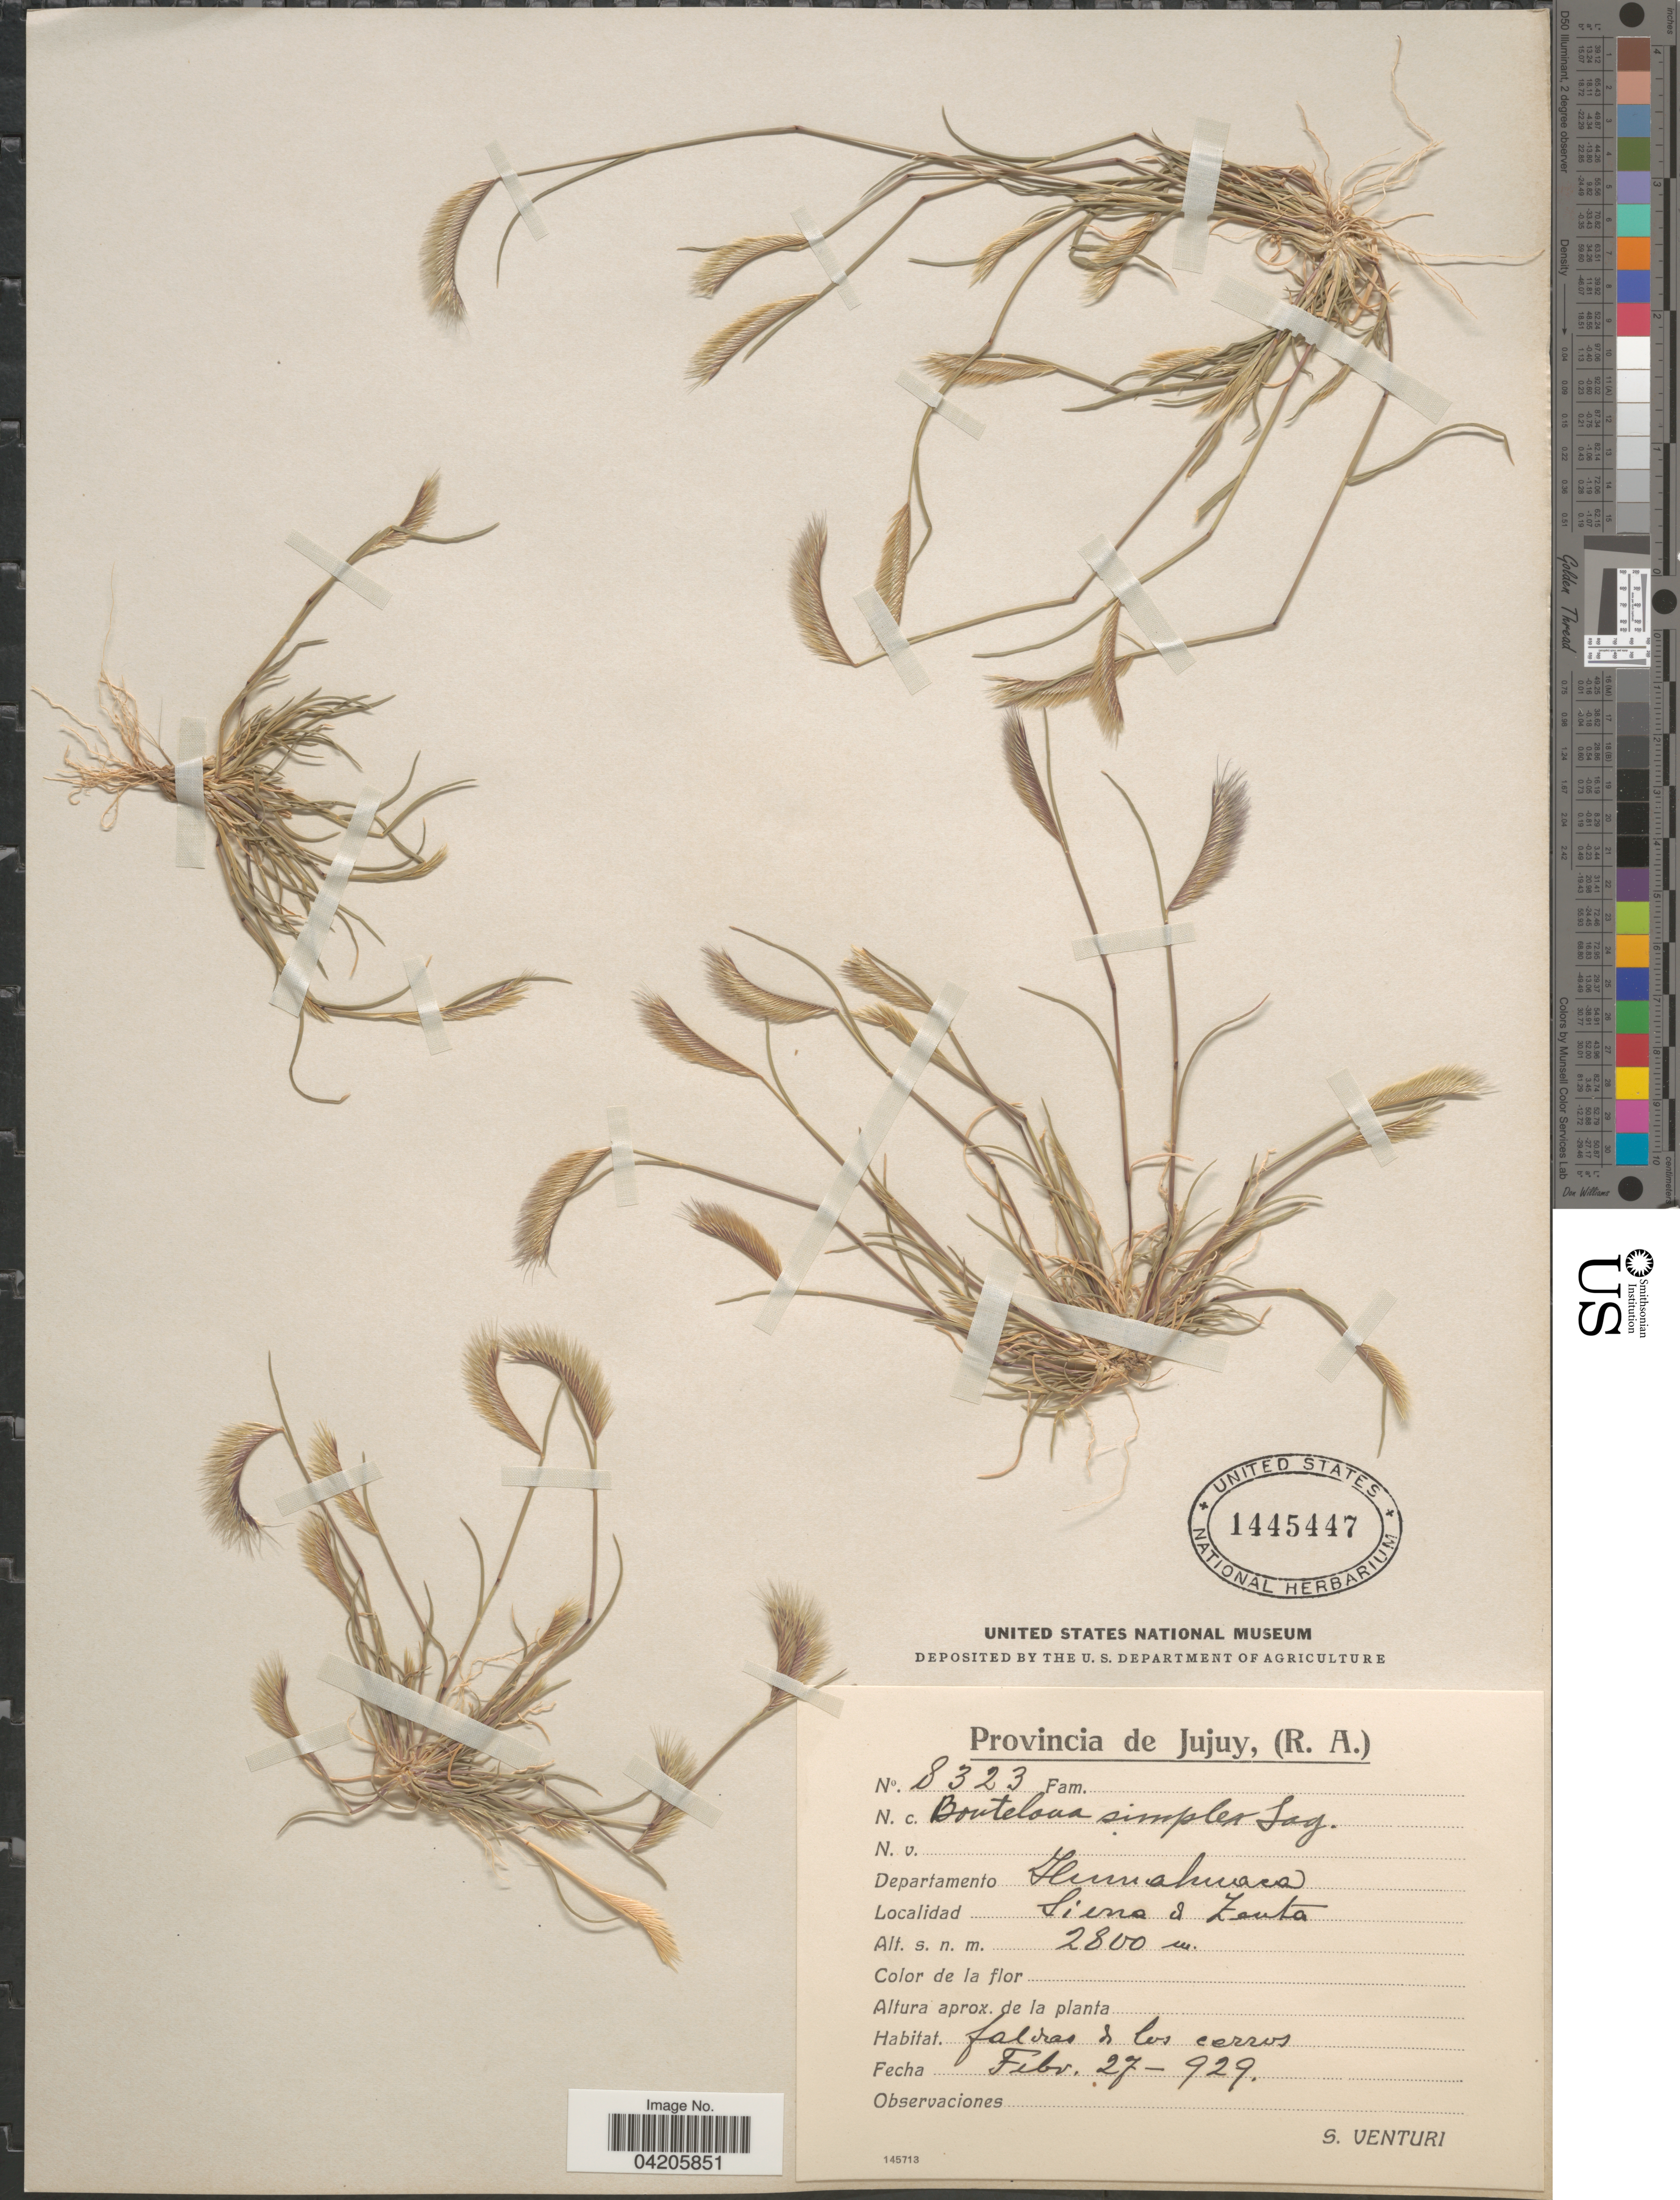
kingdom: Plantae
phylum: Tracheophyta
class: Liliopsida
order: Poales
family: Poaceae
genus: Bouteloua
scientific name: Bouteloua simplex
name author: Lag.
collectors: S. Venturi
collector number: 8323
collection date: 1929-02-27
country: Argentina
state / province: Jujuy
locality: Departamento Humahuaca. Sierra de Zenta.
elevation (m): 2800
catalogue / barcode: US 1445447